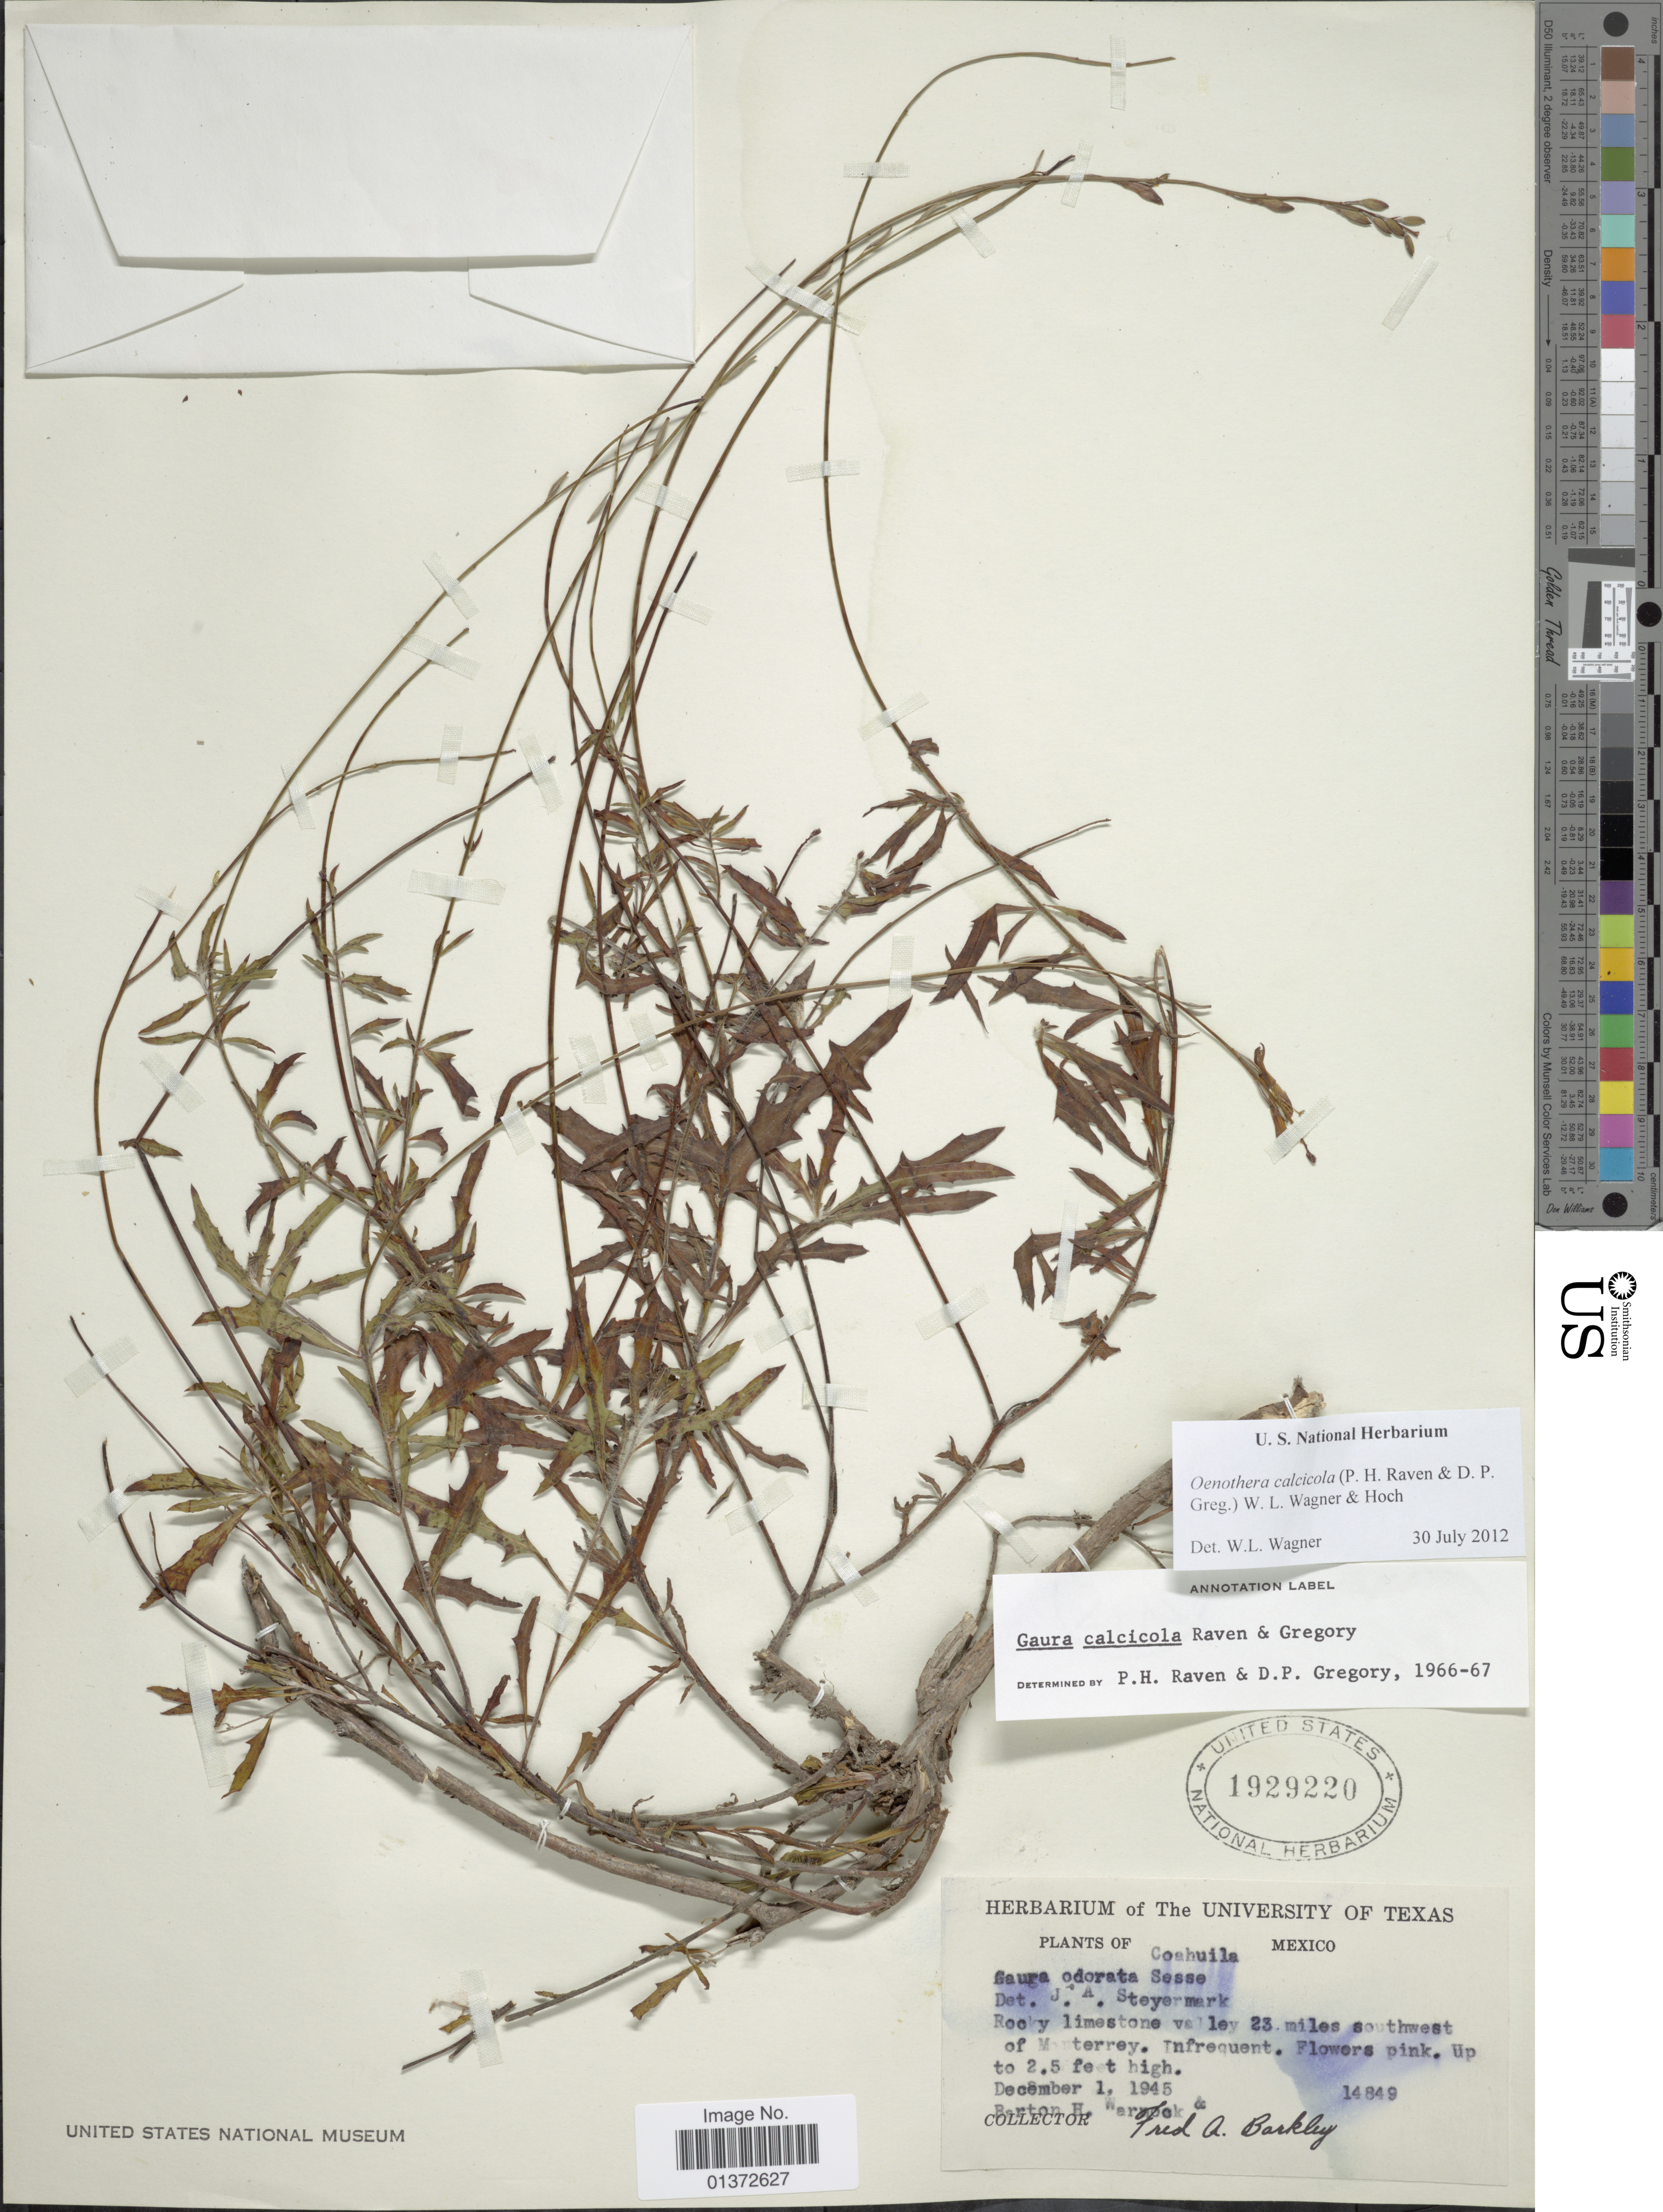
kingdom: Plantae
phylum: Tracheophyta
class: Magnoliopsida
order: Myrtales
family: Onagraceae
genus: Oenothera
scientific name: Oenothera calcicola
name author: (P.H. Raven & D.P. Greg.) W.L. Wagner & Hoch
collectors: B. H. Warnock & F. A. Barkley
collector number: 14849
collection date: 1945-12-01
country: Mexico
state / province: Coahuila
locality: Rocky limestone valley 23 miles southwest of Monterrey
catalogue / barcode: US 1929220